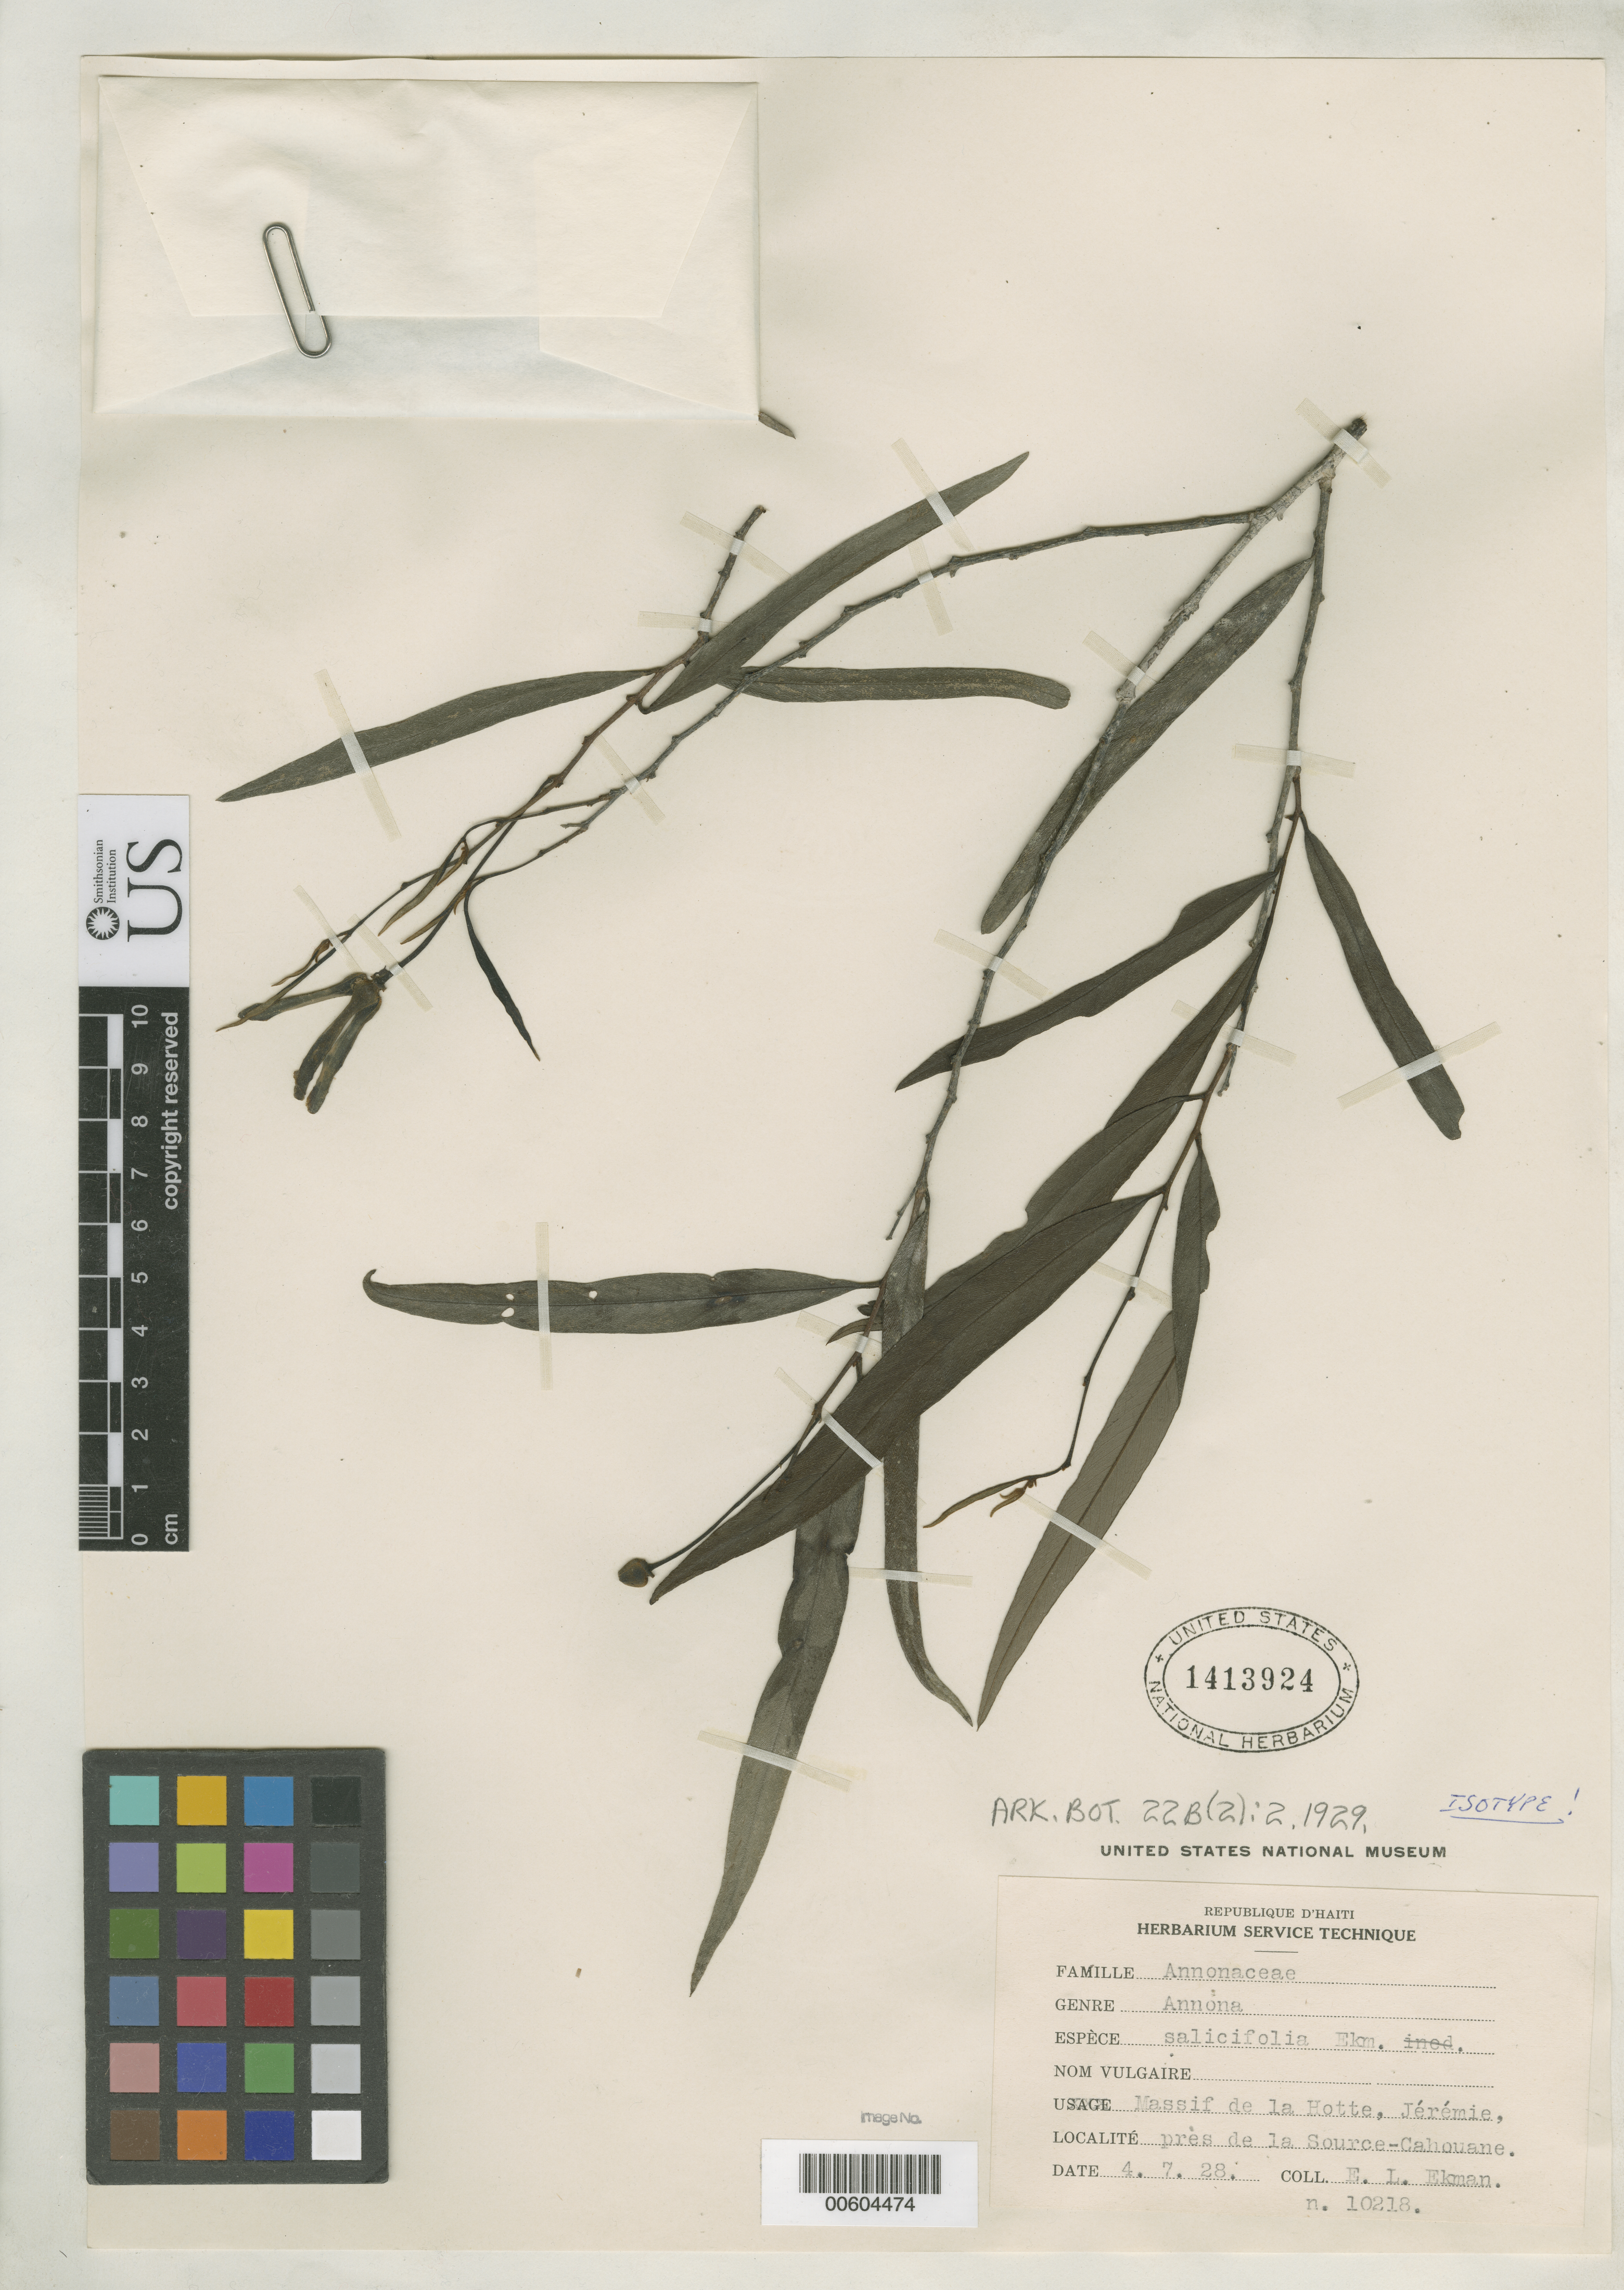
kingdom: Plantae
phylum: Tracheophyta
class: Magnoliopsida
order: Magnoliales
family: Annonaceae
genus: Annona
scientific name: Annona salicifolia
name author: R.E. Fr.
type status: Isotype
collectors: E. L. Ekman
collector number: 10218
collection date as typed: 04 Jul 1928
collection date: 1928-07-04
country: Haiti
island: Hispaniola Island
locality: Jeremie, pres de La Source-Cahouane.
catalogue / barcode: US 1413924